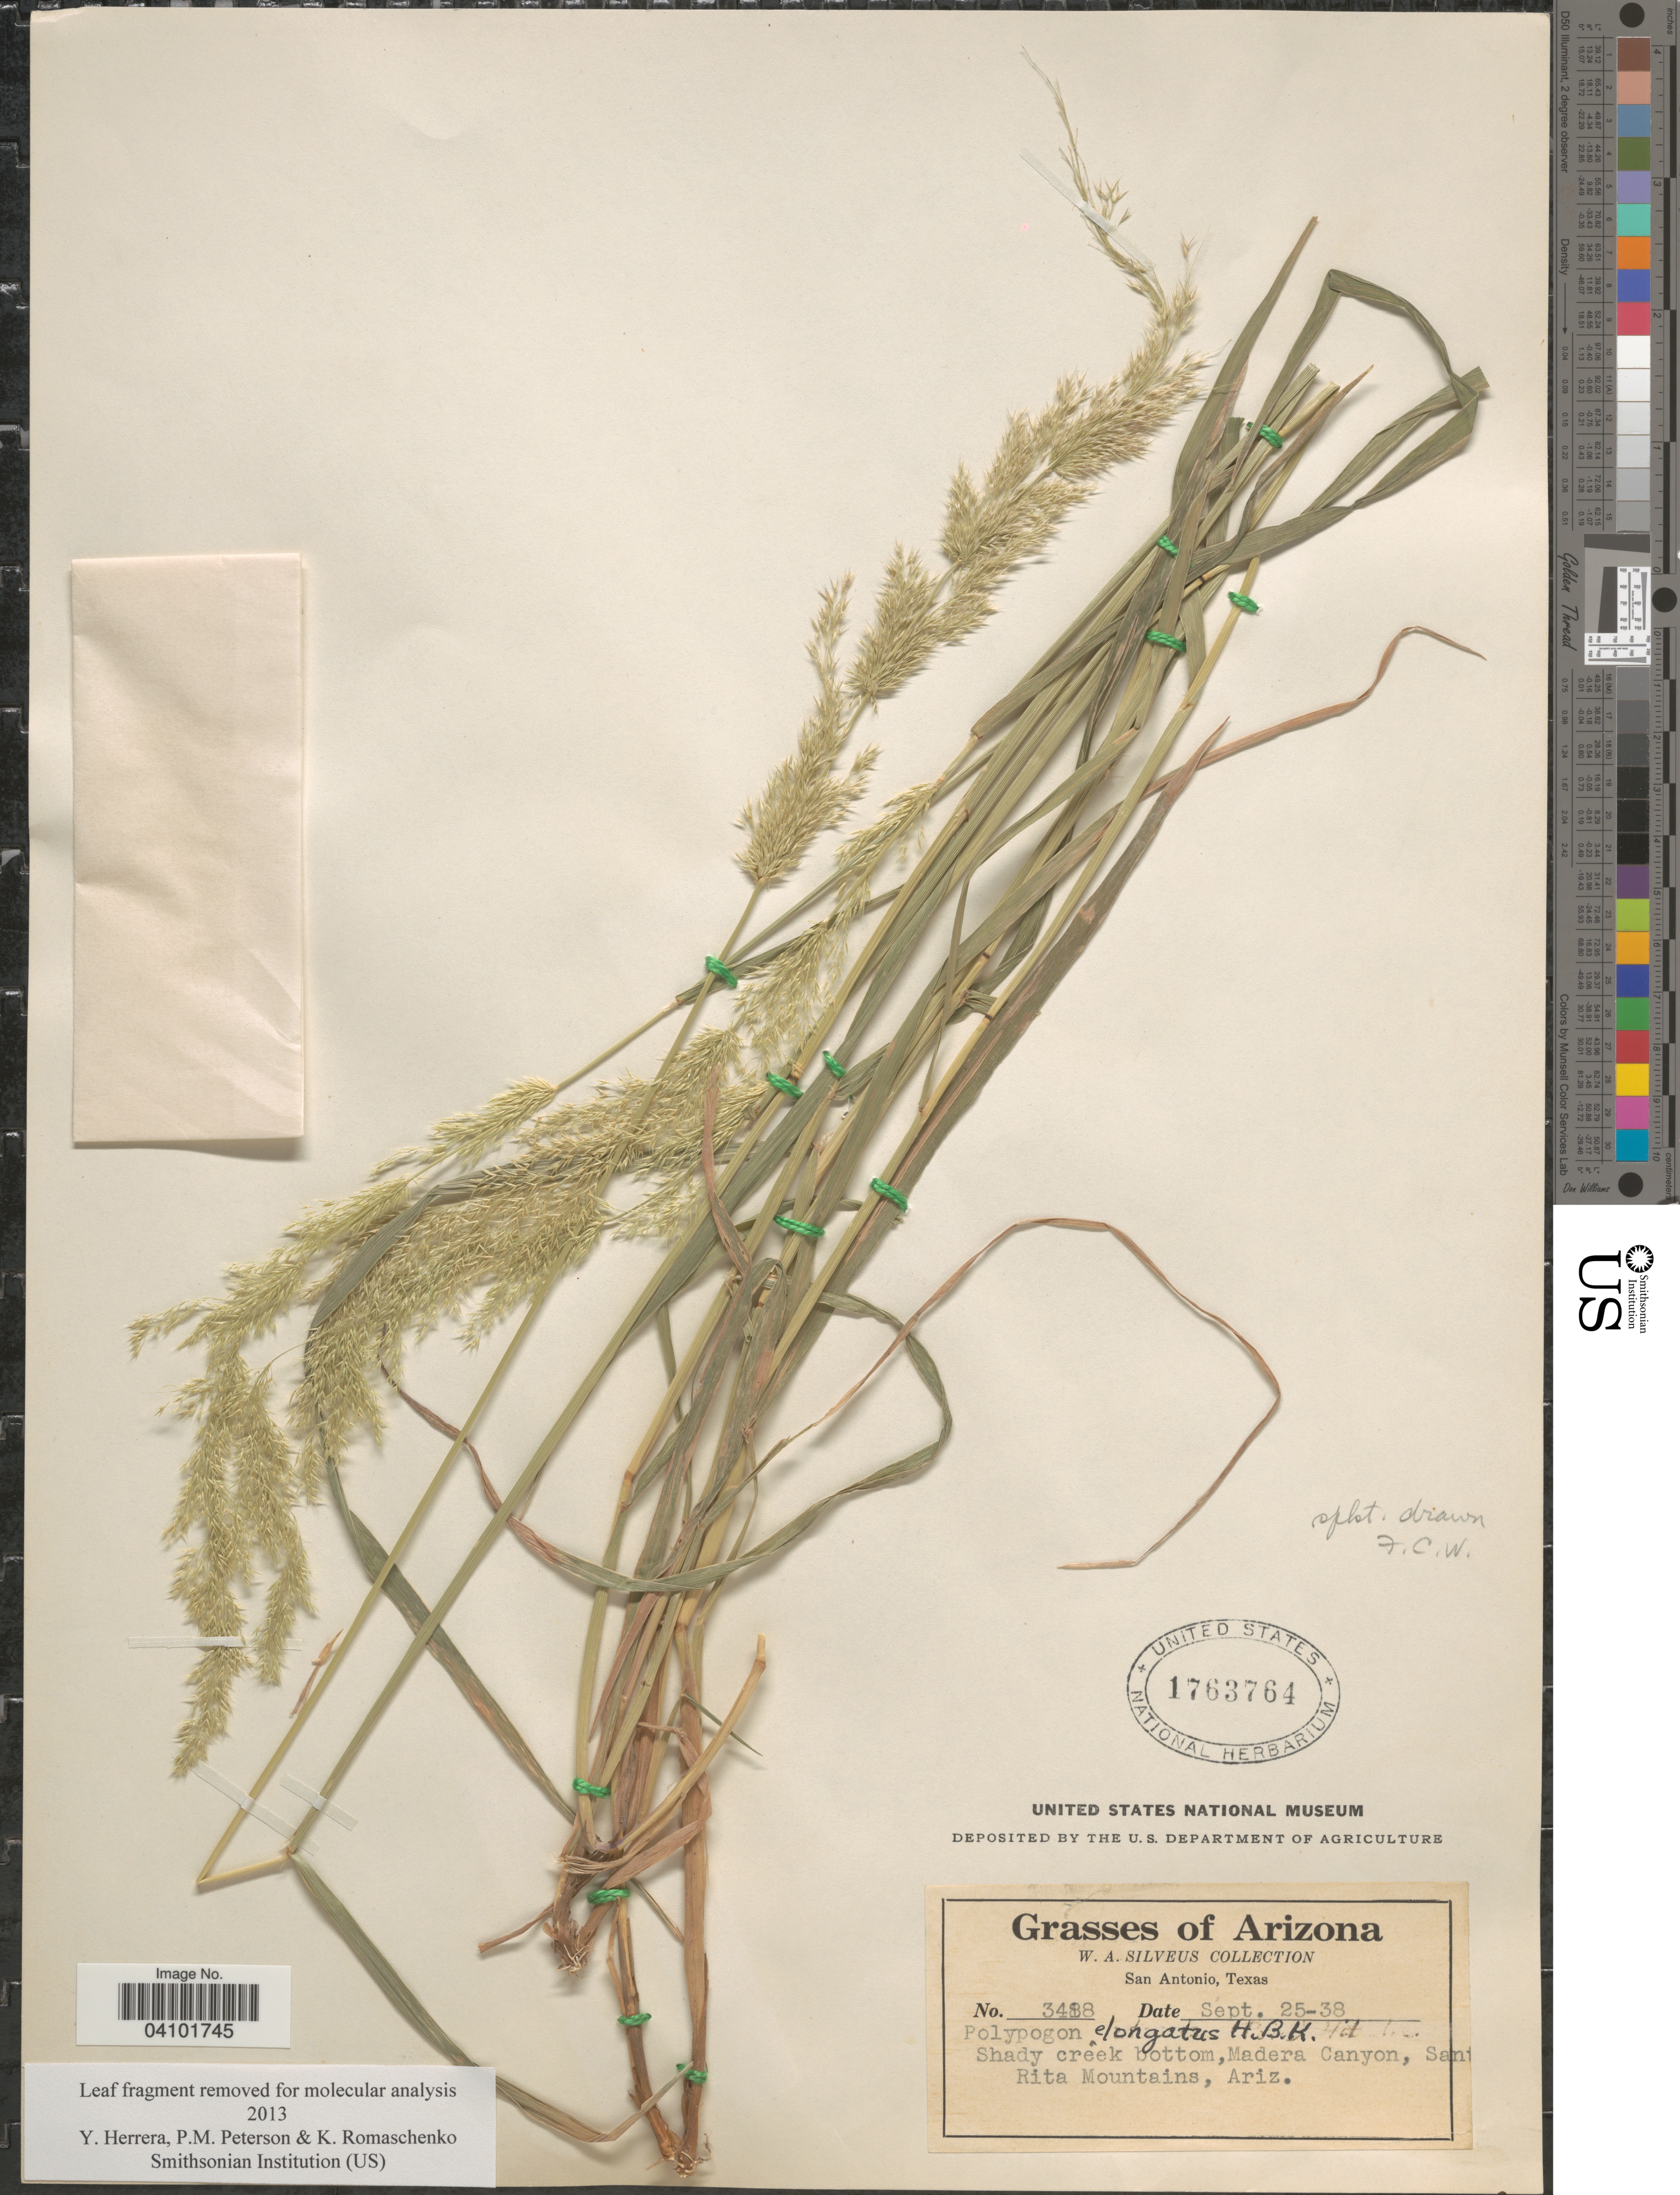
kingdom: Plantae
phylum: Tracheophyta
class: Liliopsida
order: Poales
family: Poaceae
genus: Chaetotropis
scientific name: Chaetotropis elongata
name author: (Kunth) Björkman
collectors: W. Silveus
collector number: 3488*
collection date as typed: Transcribed d/m/y: 25/9/38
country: United States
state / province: Arizona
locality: Madera Canyon, Santa Rita Mountains.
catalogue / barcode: US 1763764